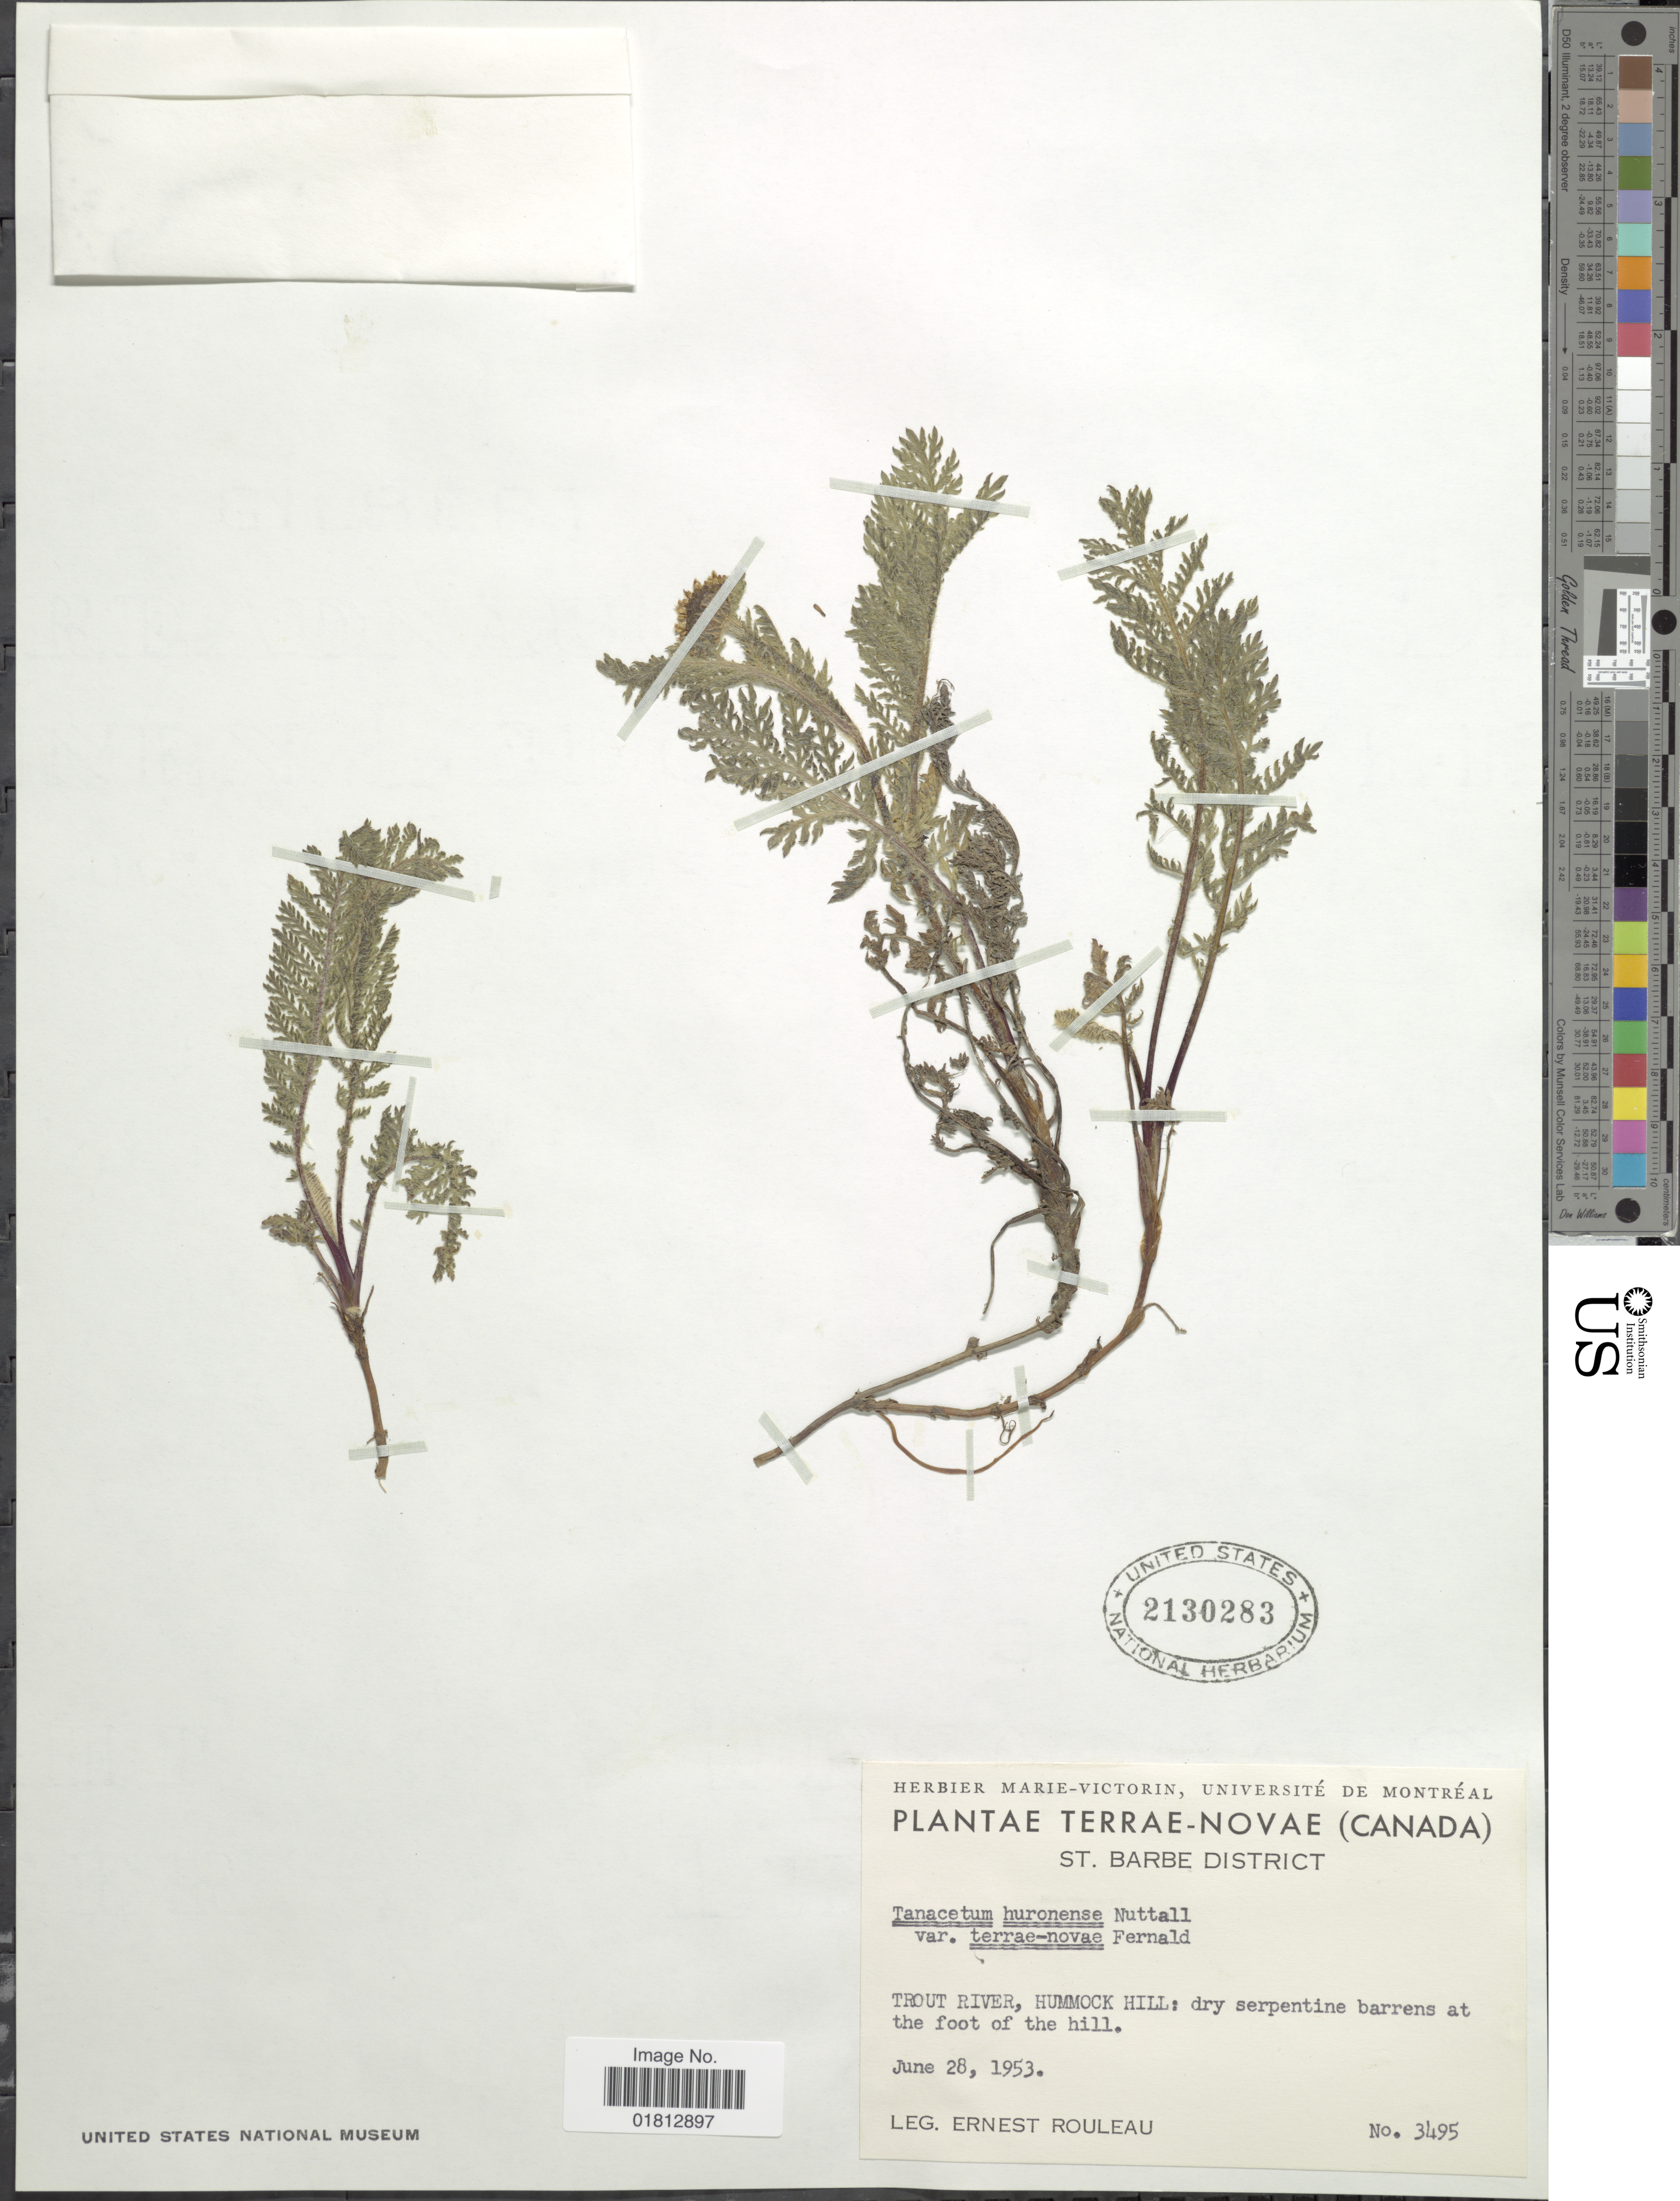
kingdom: Plantae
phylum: Tracheophyta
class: Magnoliopsida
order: Asterales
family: Asteraceae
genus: Tanacetum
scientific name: Tanacetum huronense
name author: Nutt.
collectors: E. Rouleau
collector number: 3495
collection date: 1953-06-28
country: Canada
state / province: Newfoundland and Labrador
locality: Terrae-Novae, St. Barbe District, Trout River, Hummock Hill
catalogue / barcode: US 2130283